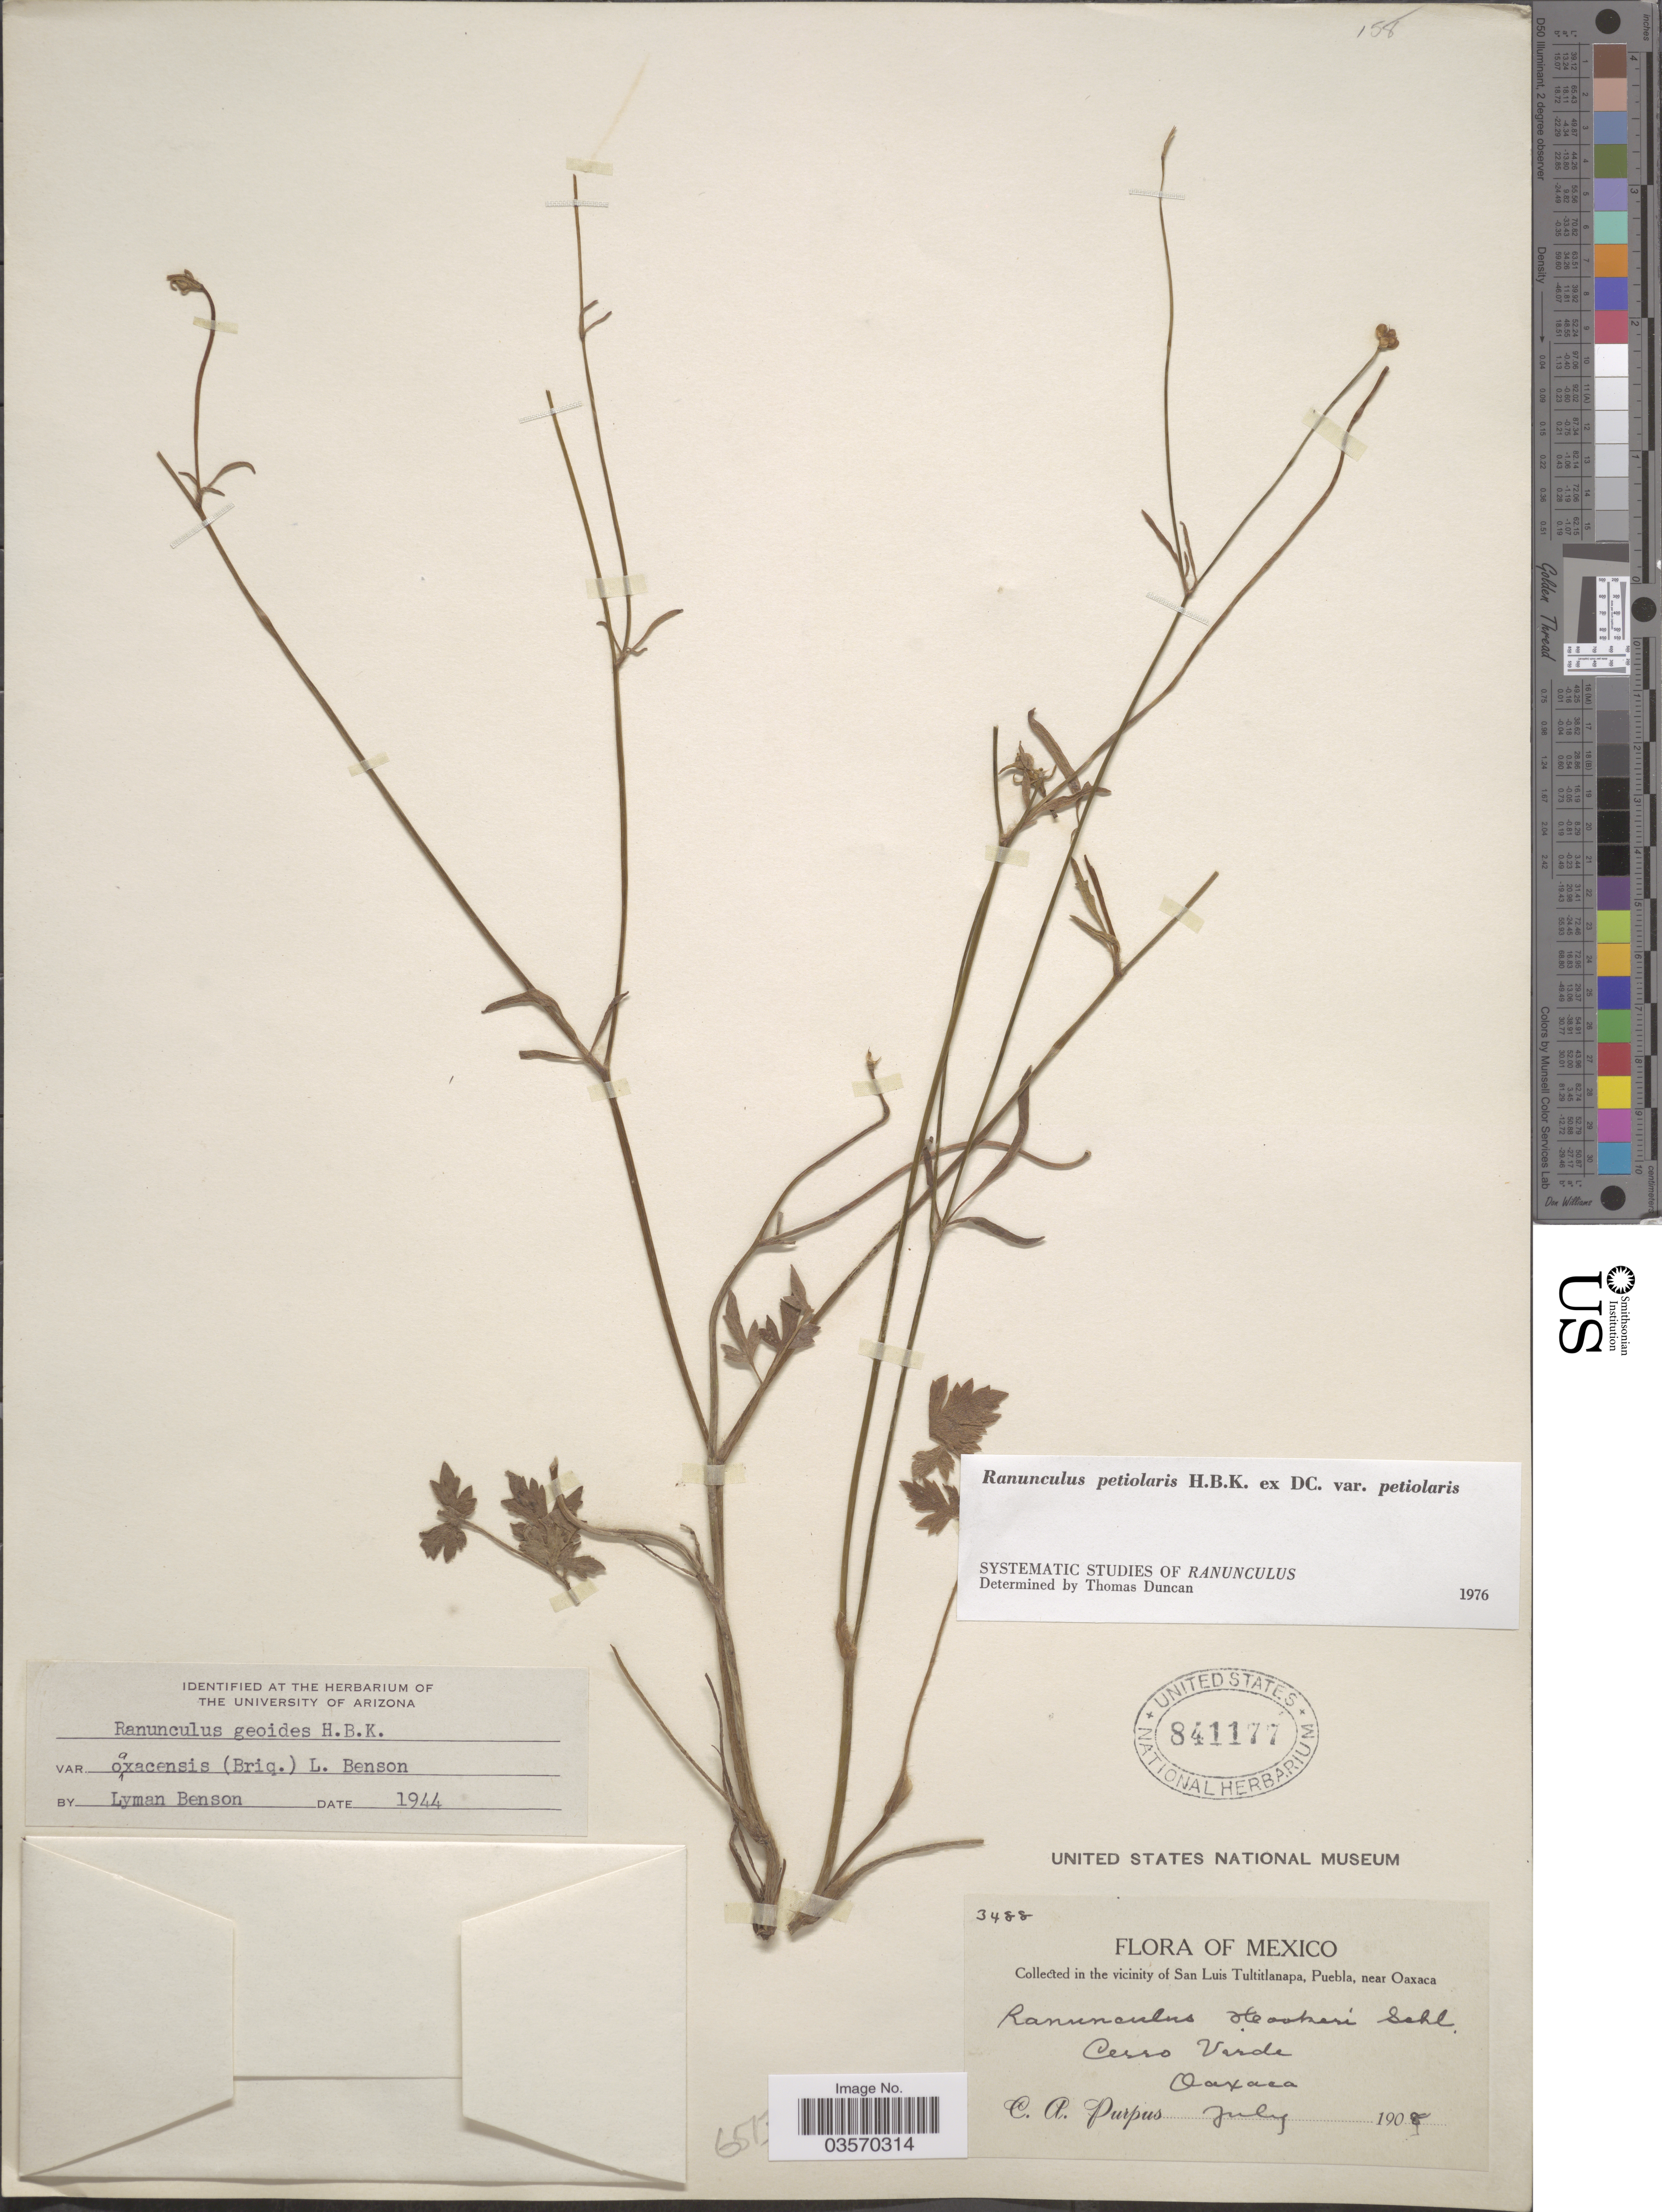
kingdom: Plantae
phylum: Tracheophyta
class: Magnoliopsida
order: Ranunculales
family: Ranunculaceae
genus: Ranunculus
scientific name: Ranunculus petiolaris var. petiolaris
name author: Kunth ex DC.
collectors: C. A. Purpus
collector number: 3488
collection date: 1905-07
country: Mexico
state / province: Oaxaca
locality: In The vicinity of San Luis Tultitlanapa, Puebla, near Oaxaca. Cerro Verde.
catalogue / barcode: US 841177